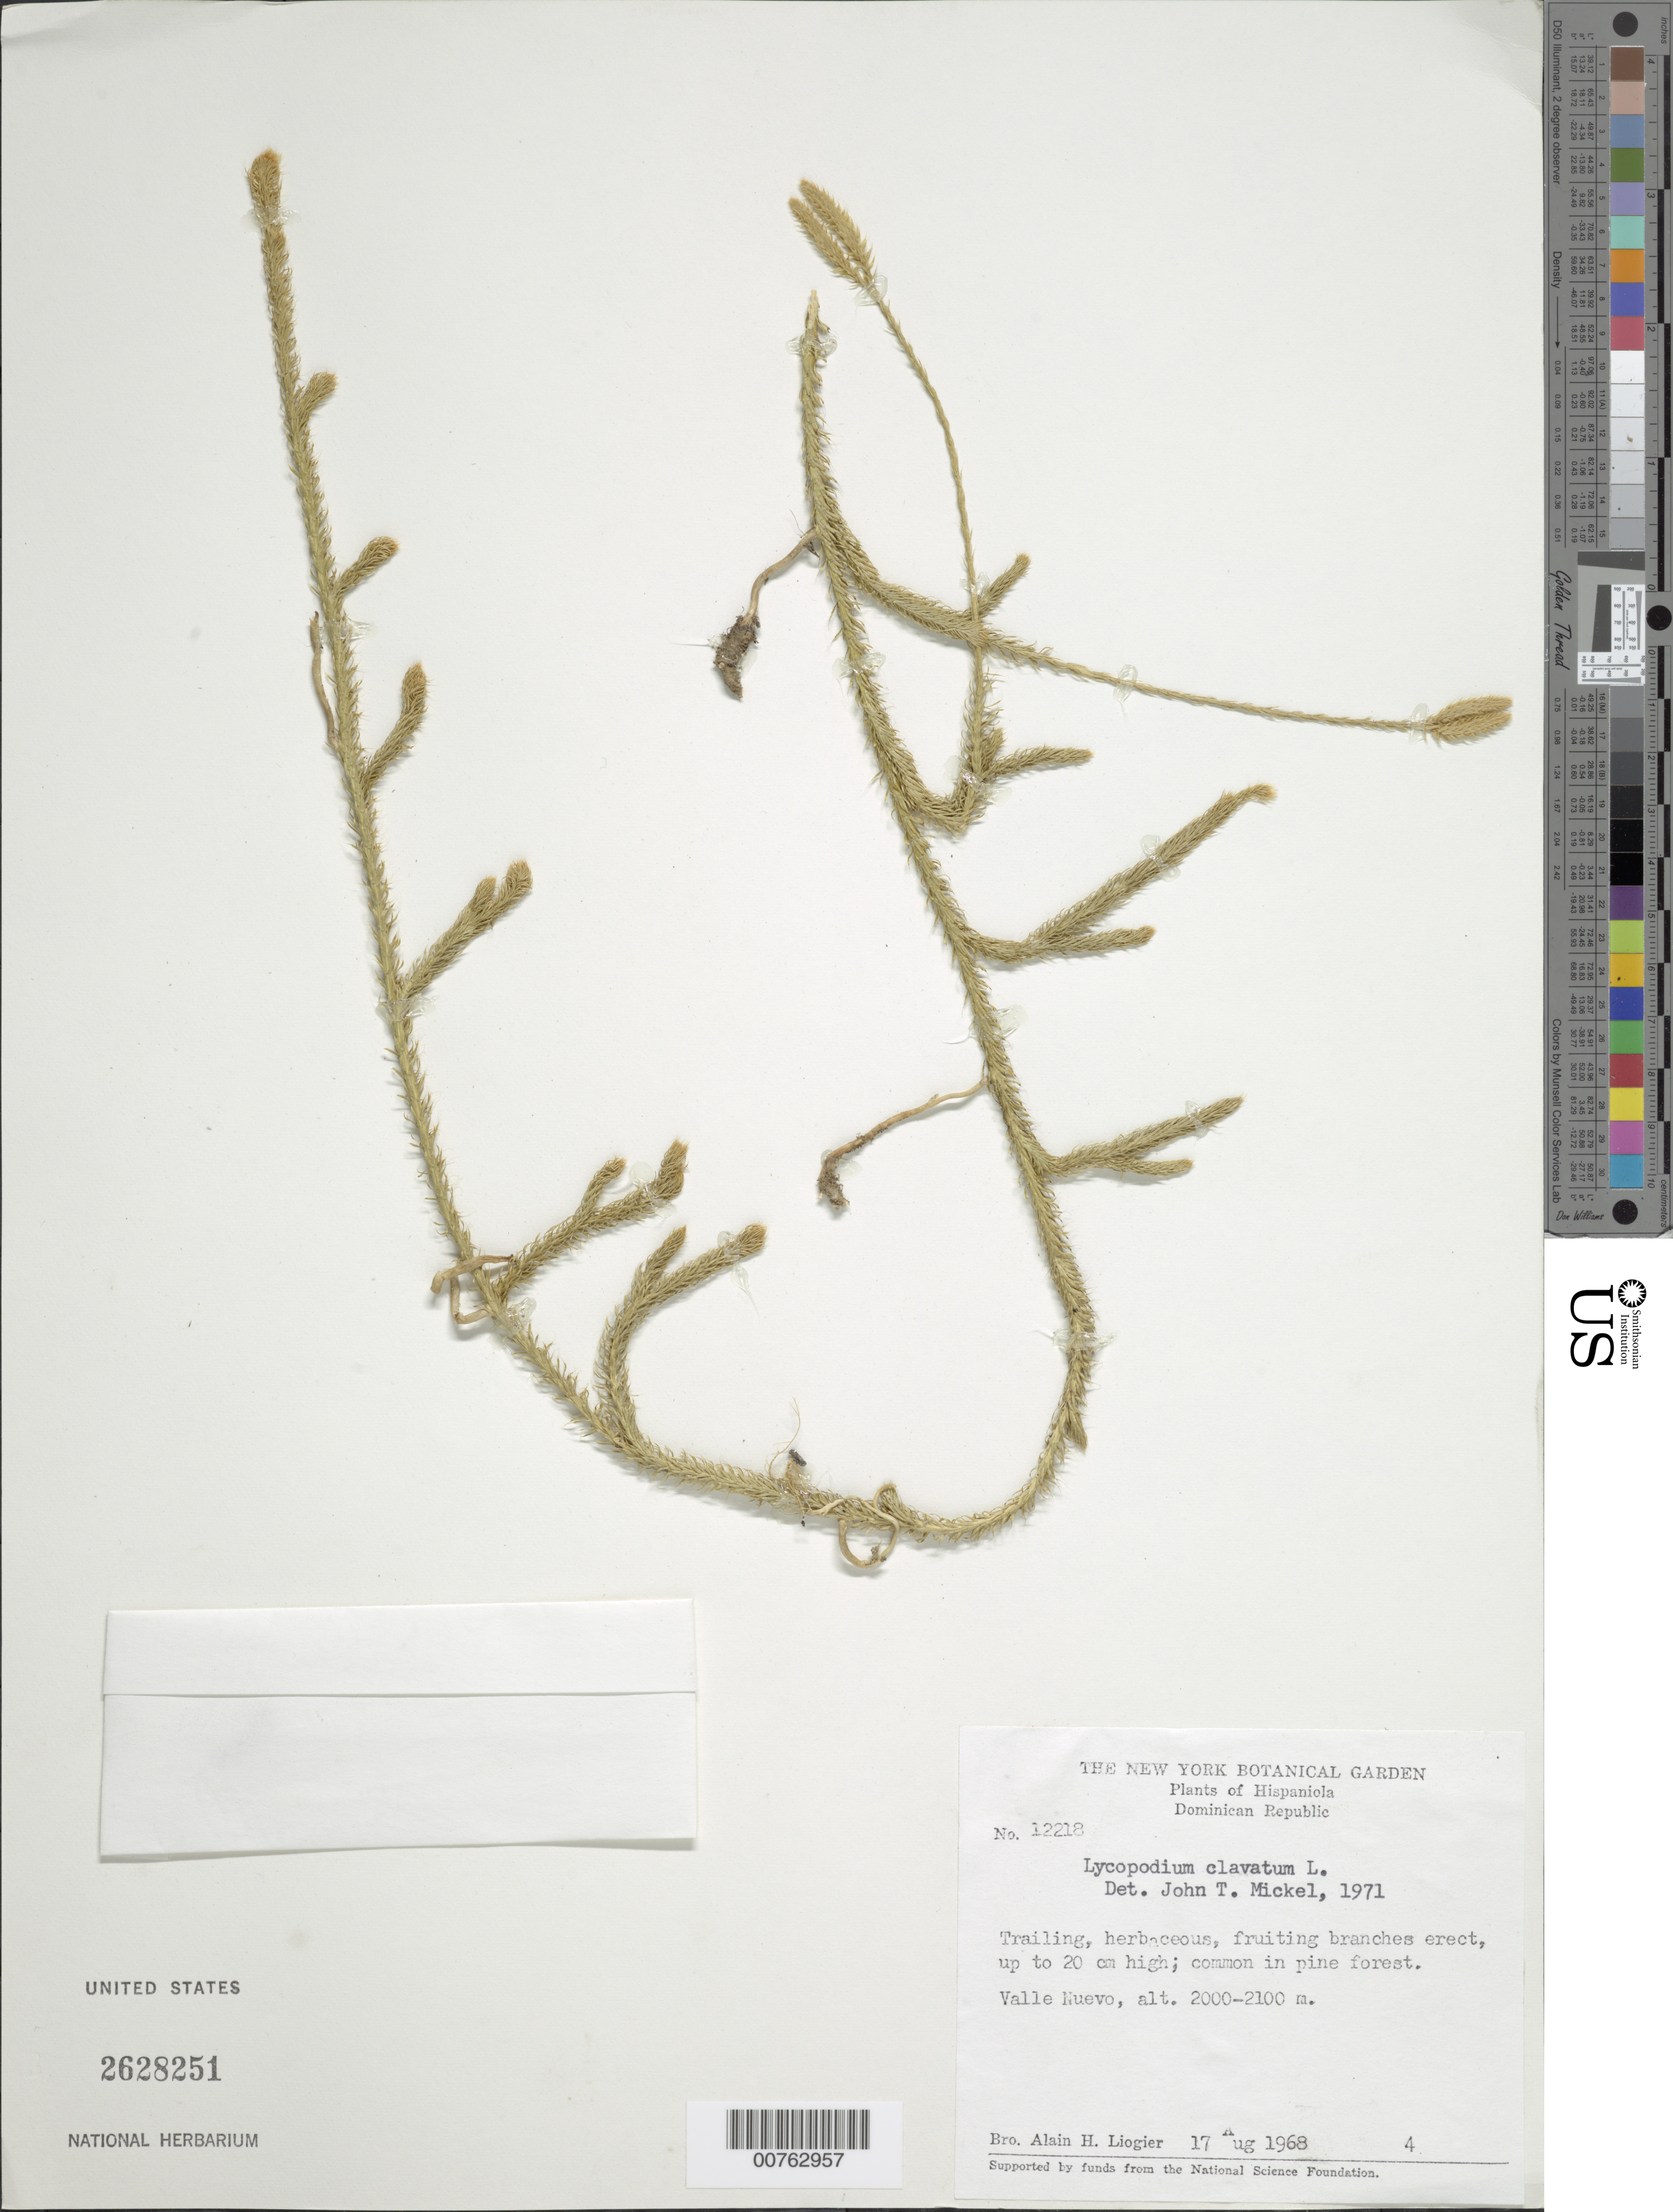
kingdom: Plantae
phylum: Tracheophyta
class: Lycopodiopsida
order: Lycopodiales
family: Lycopodiaceae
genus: Lycopodium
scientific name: Lycopodium clavatum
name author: L.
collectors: A. H. Liogier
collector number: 12218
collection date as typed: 17 Aug 1968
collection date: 1968-08-17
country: Dominican Republic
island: Hispaniola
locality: Valle Nuevo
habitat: Common in pine forest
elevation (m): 2000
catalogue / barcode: US 2628251